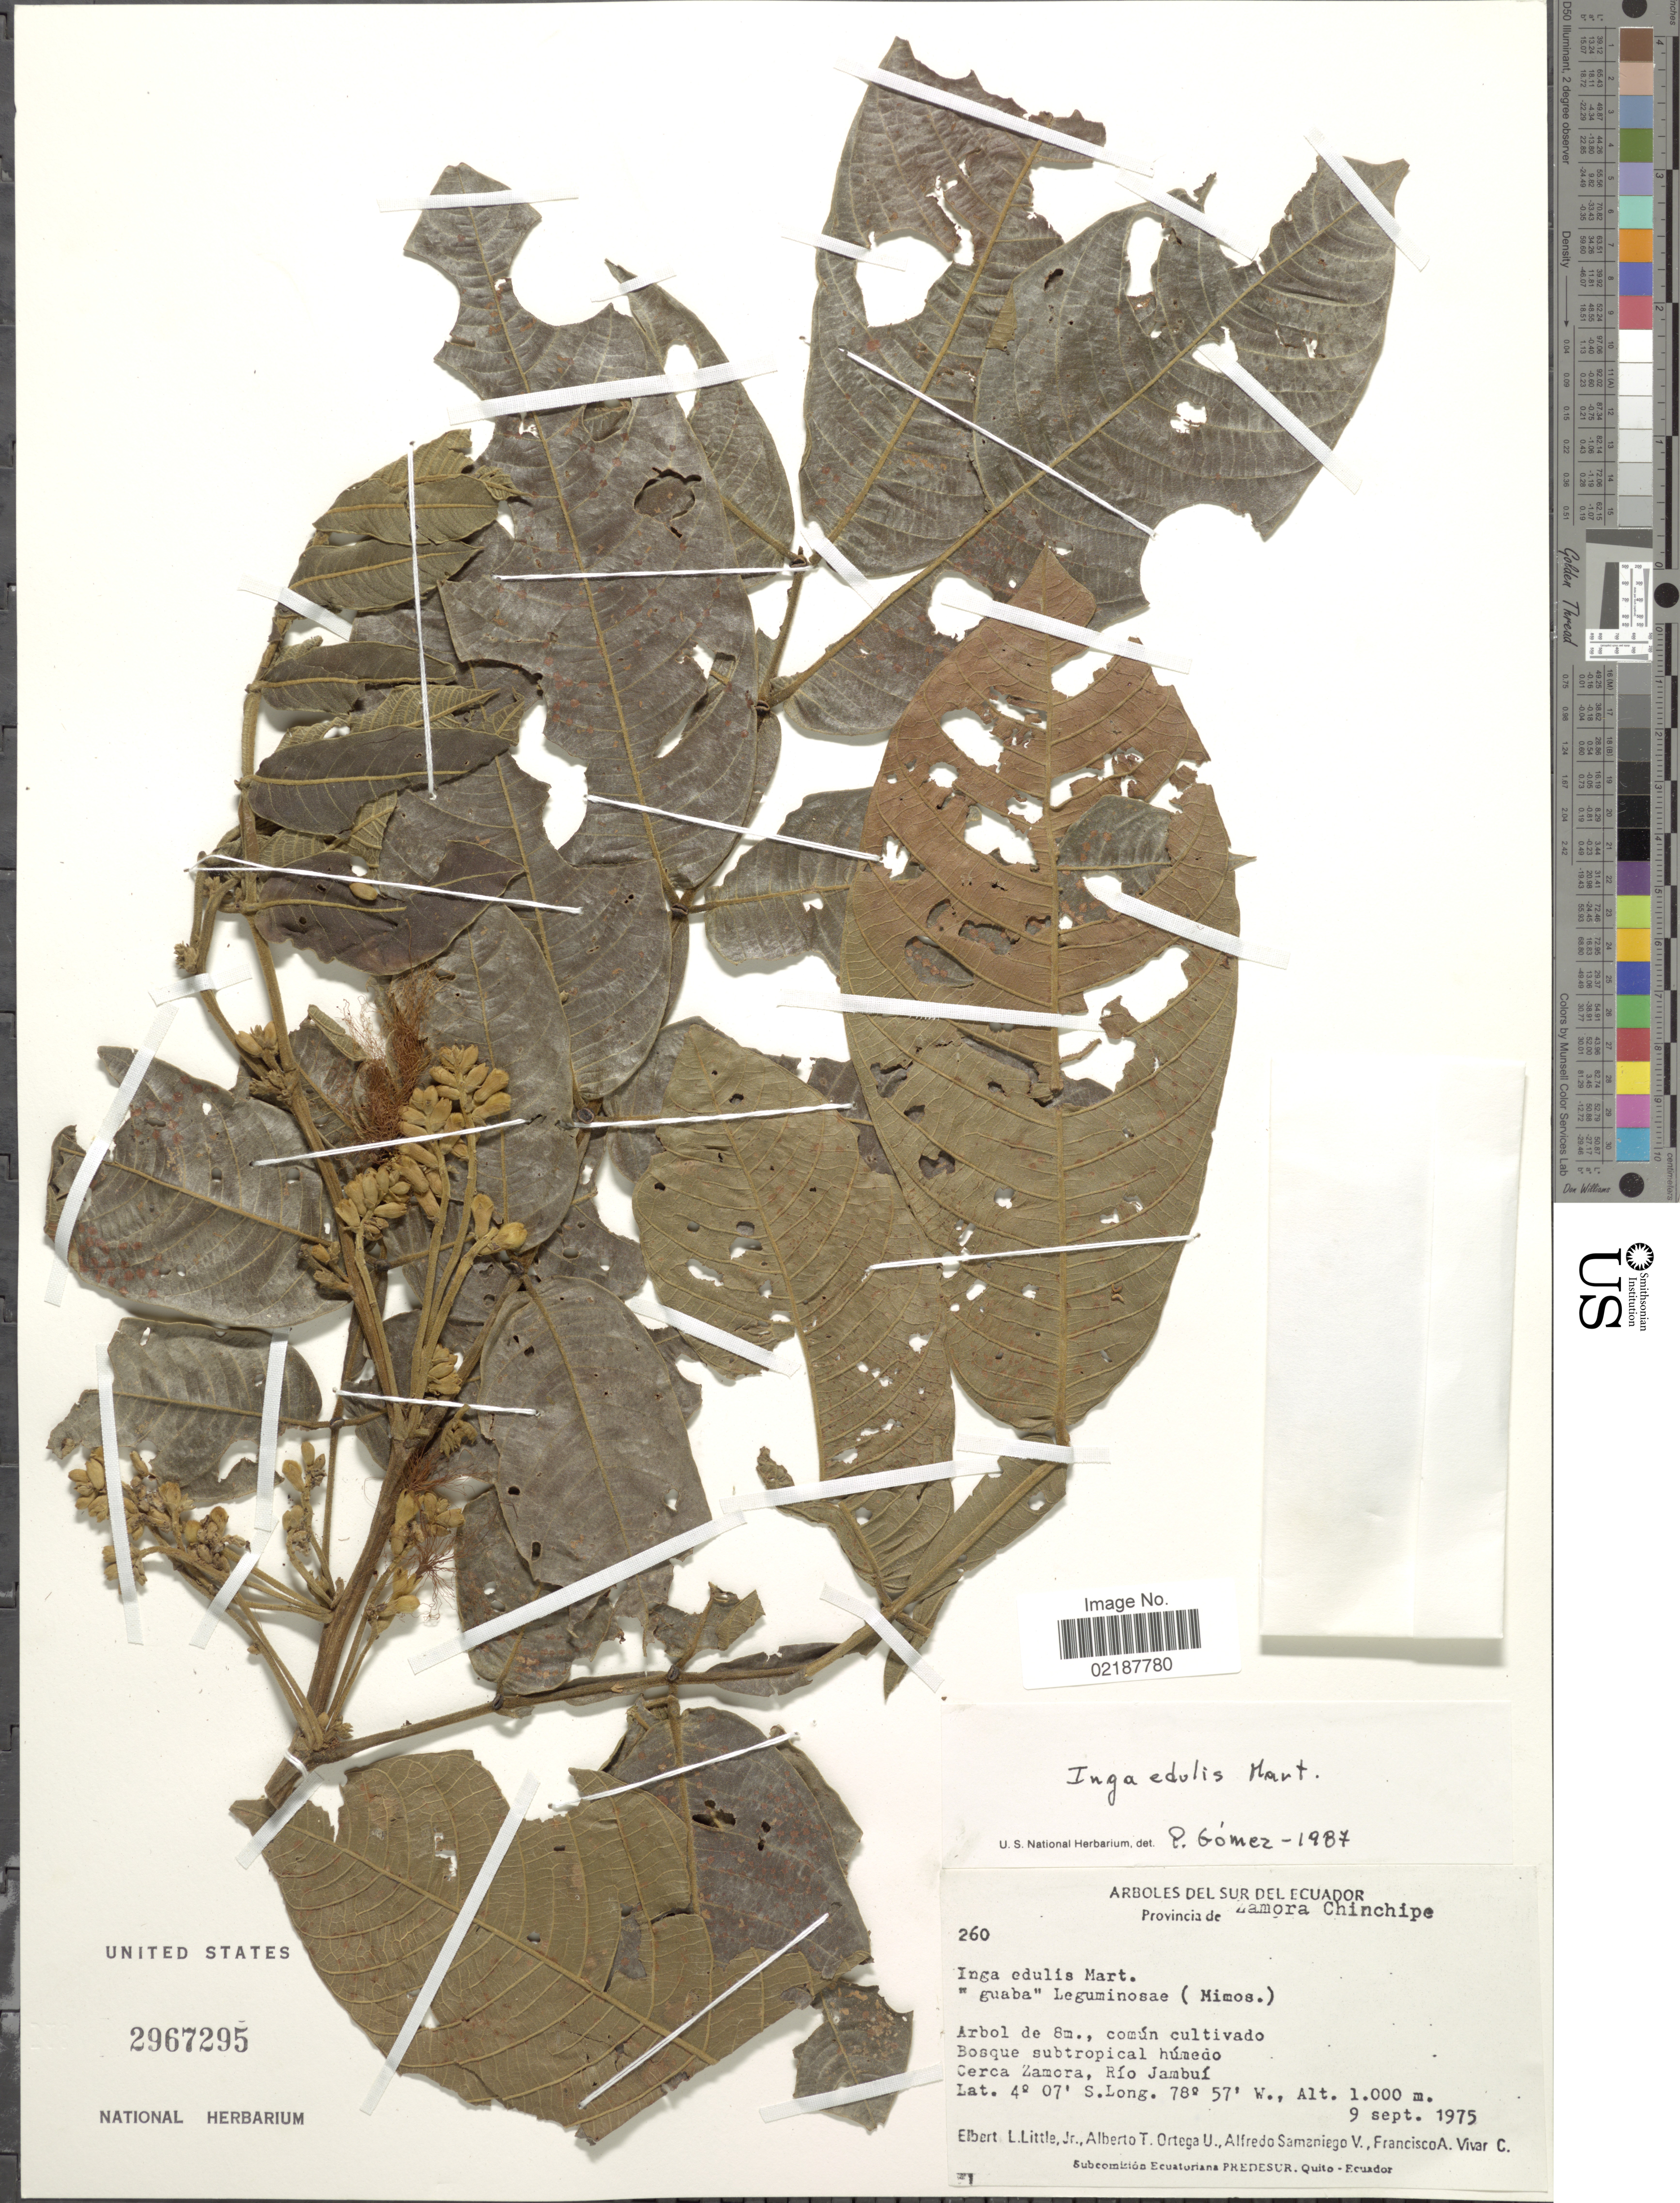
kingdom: Plantae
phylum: Tracheophyta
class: Magnoliopsida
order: Fabales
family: Fabaceae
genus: Inga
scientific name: Inga edulis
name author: Mart.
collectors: E. L. Little, A. T. Ortega U., A. V. Samaniego & F. A. Vivar C.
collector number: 260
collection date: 1975-09-09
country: Ecuador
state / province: Zamora-Chinchipe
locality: Cerca Zamora, Rio Jambui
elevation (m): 1000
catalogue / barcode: US 2967295